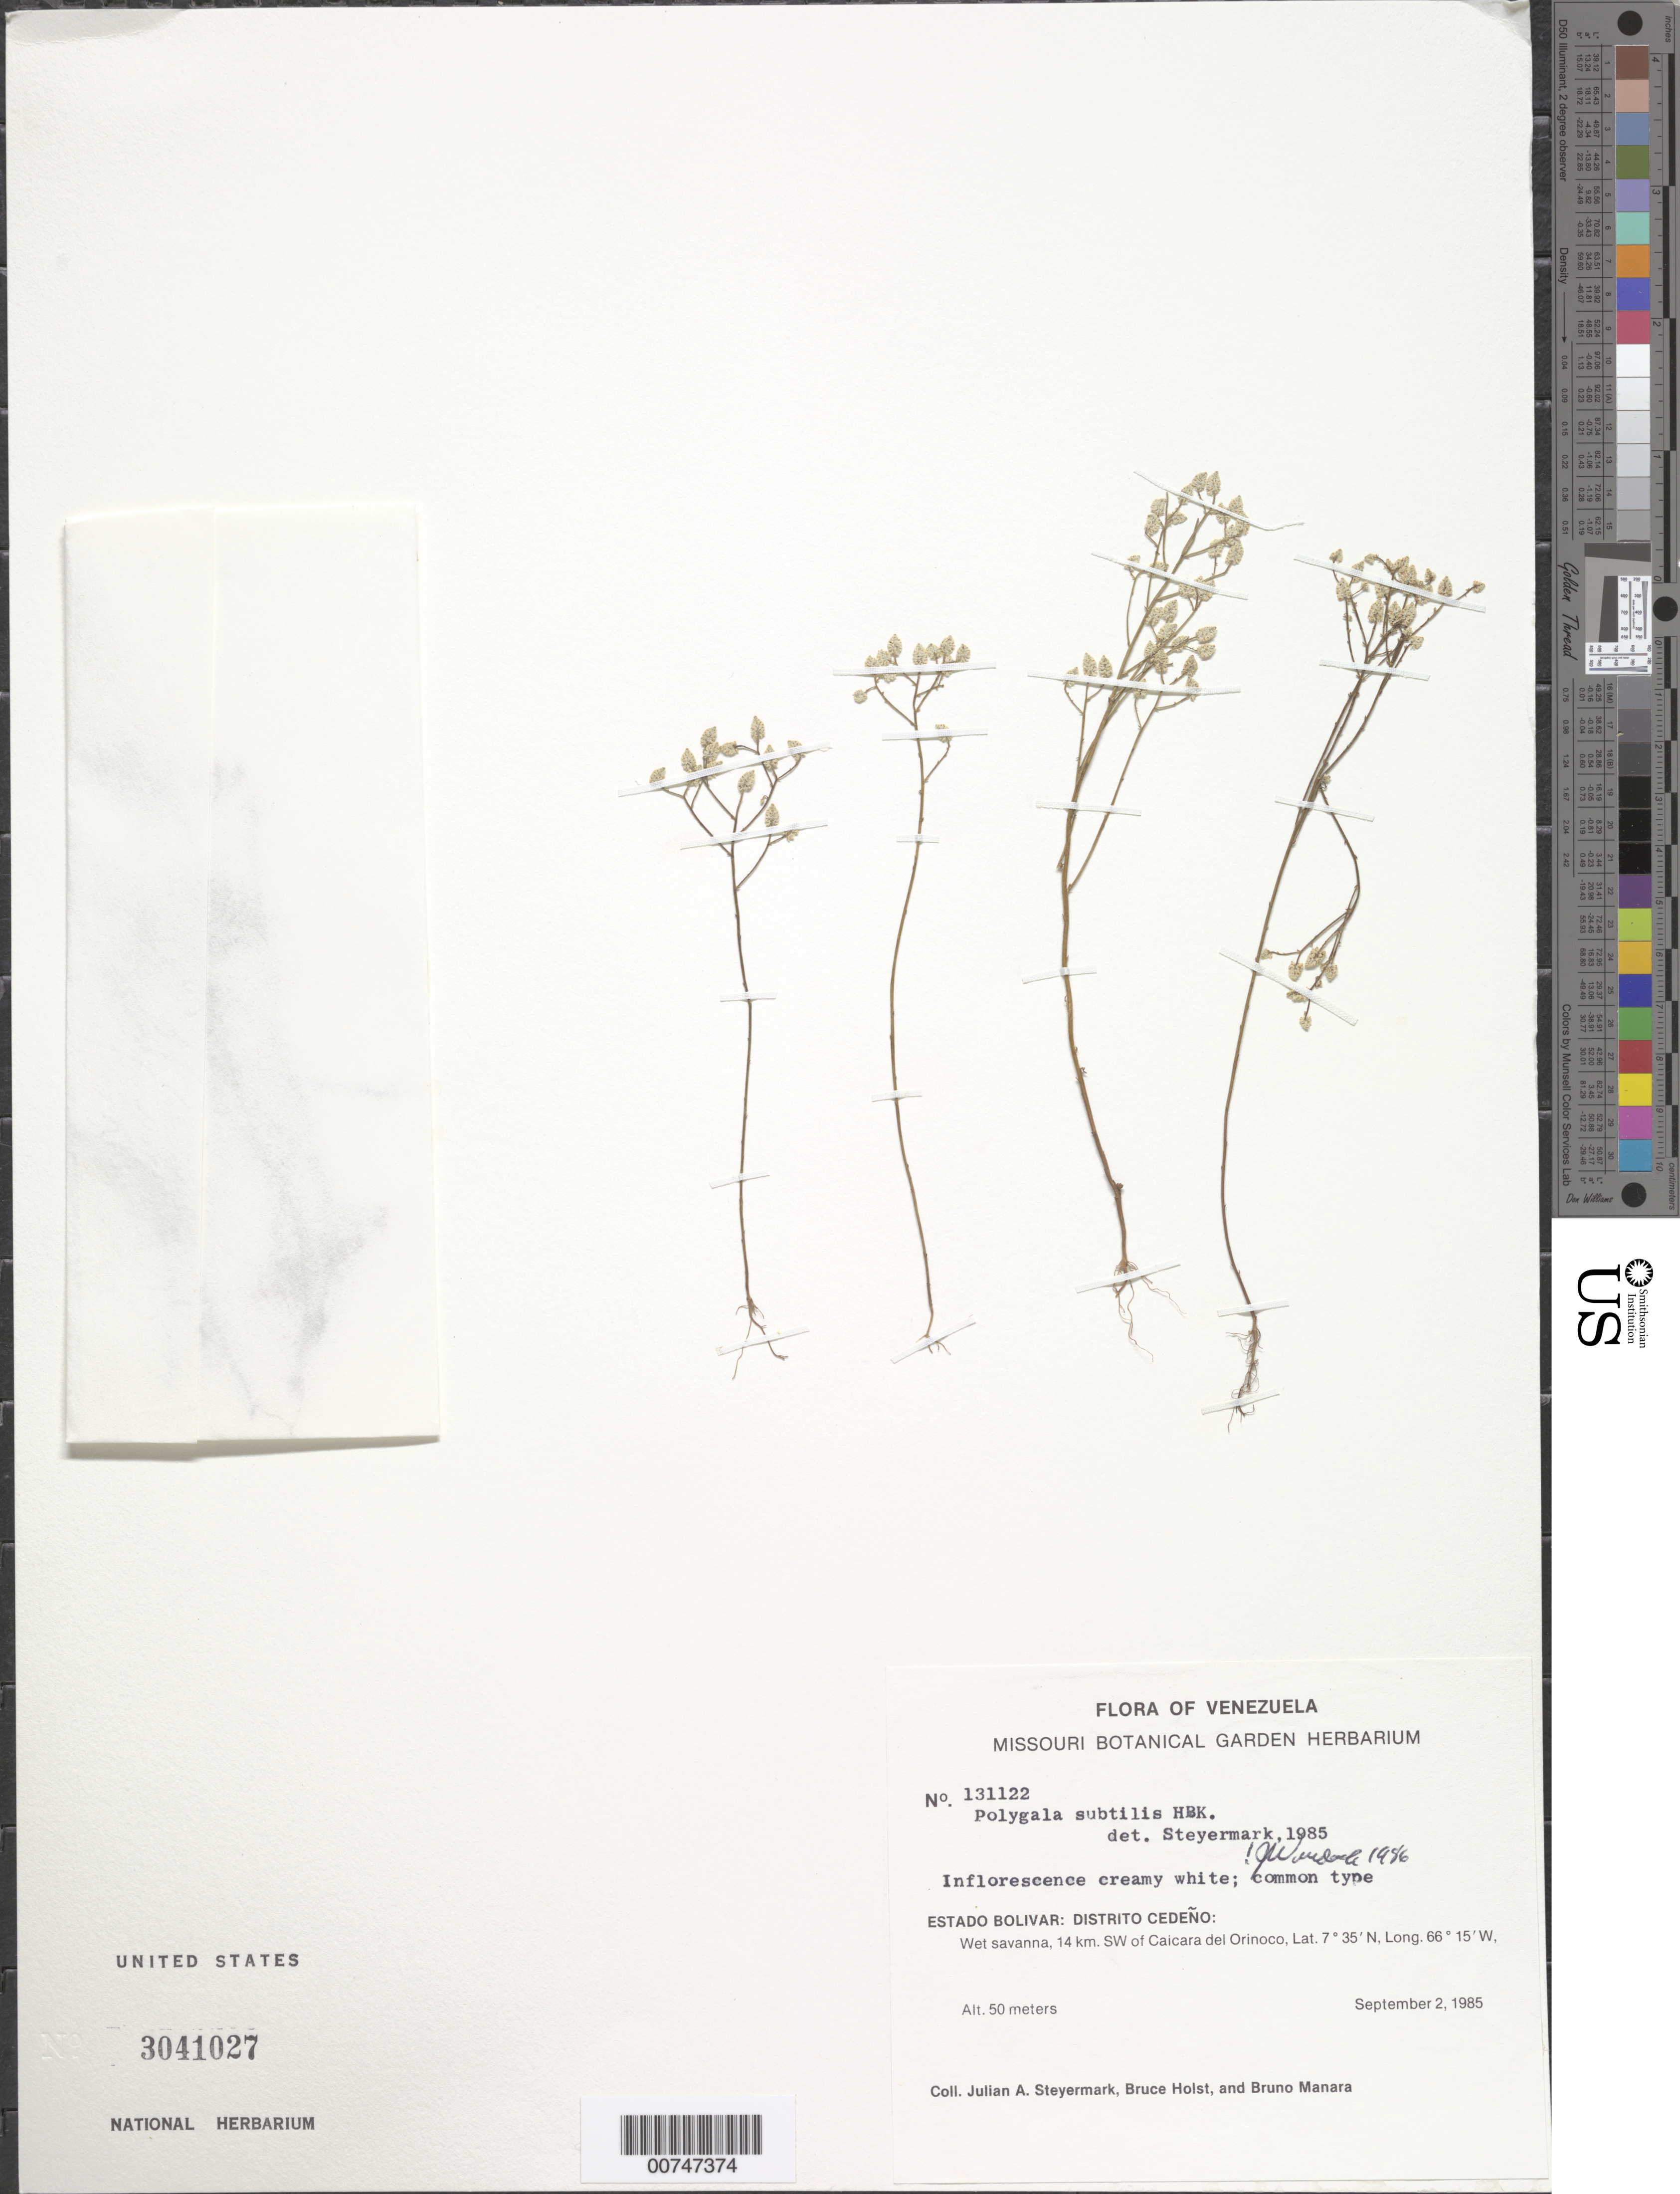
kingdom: Plantae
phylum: Tracheophyta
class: Magnoliopsida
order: Fabales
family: Polygalaceae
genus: Polygala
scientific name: Polygala subtilis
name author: Kunth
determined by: Wurdack, John J., (US), US (UNITED STATES)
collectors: J. Steyermark, B. Holst & B. Manara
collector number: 131122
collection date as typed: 2-Sep-85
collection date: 1985-09-02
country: Venezuela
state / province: Bolívar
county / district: Cedeño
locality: Caicara del Orinoco, 14 km SW of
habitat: Wet savanna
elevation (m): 50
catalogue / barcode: US 3041027